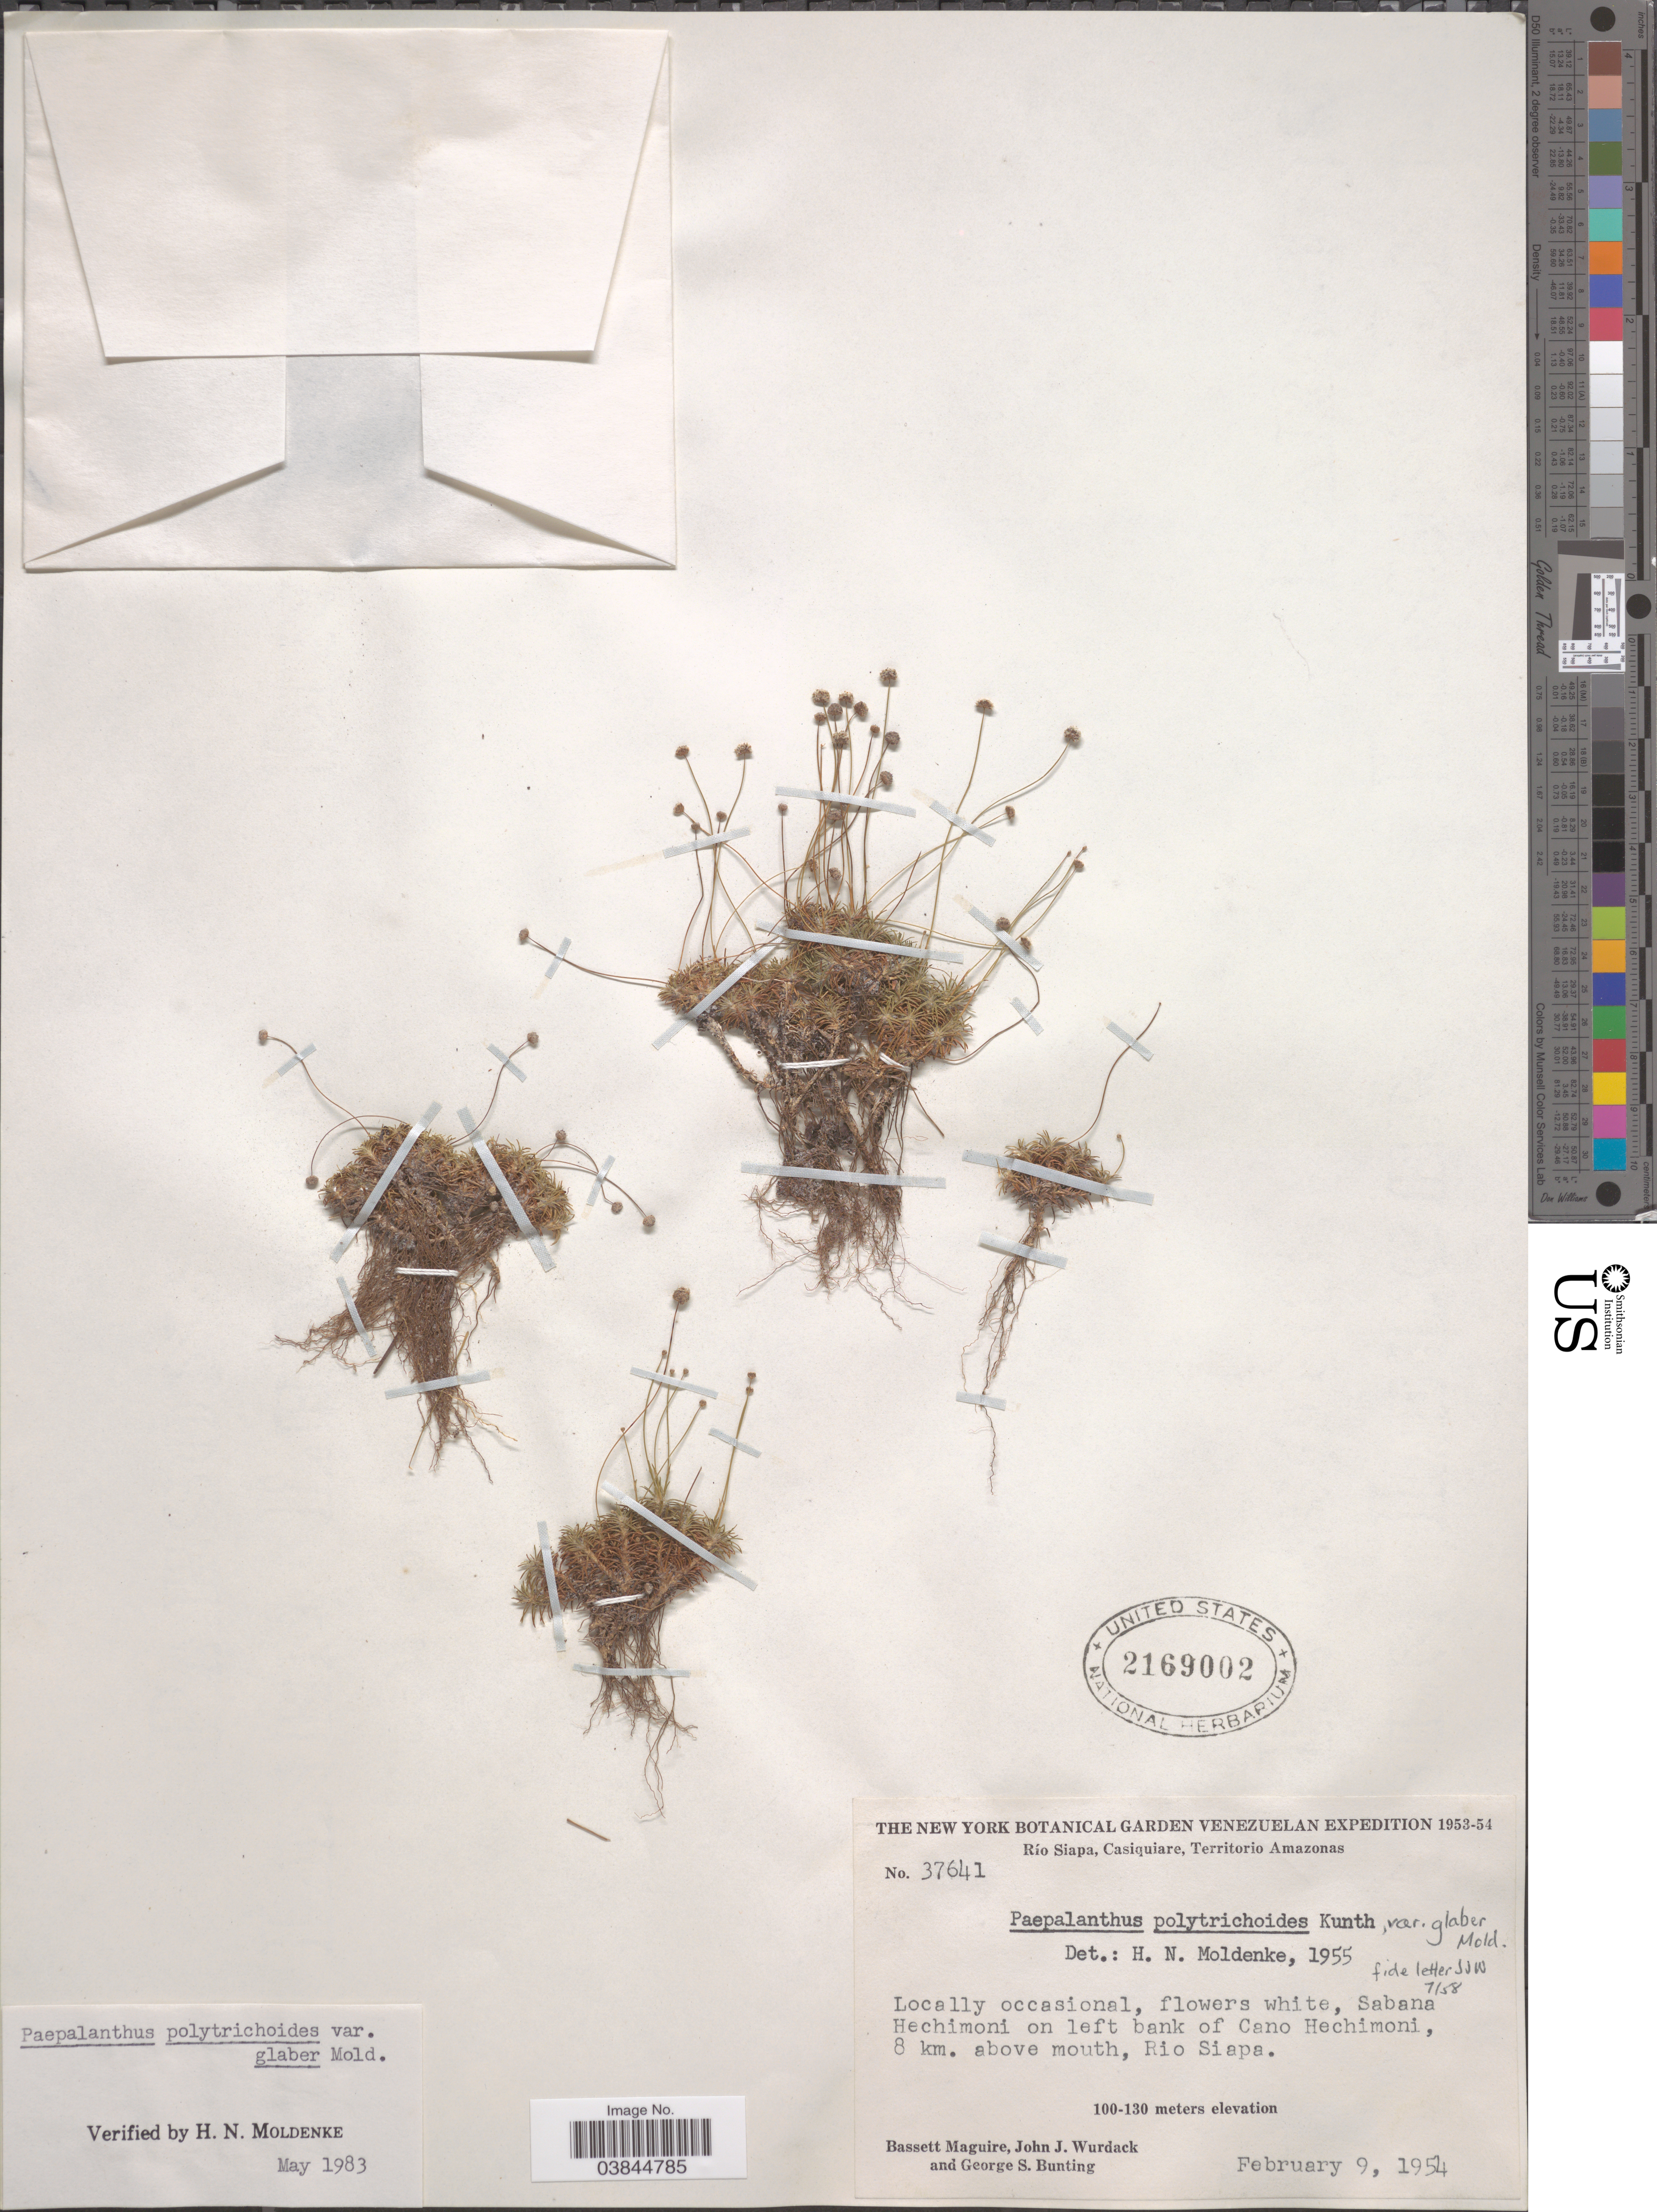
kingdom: Plantae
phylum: Tracheophyta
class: Liliopsida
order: Poales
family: Eriocaulaceae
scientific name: Giuliettia polytrichoides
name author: (Kunth) Andrino & Sano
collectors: B. Maguire, J. J. Wurdack & G. S. Bunting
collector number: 37641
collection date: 1954-02-09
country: Venezuela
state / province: Amazonas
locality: Río Siapa, Casiquiare, Territorio Amazonas. Sabana Hechimoni on left bank of Cano Hechimoni, 8 km. above mouth, Rio Siapa.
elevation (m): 100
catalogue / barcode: US 2169002